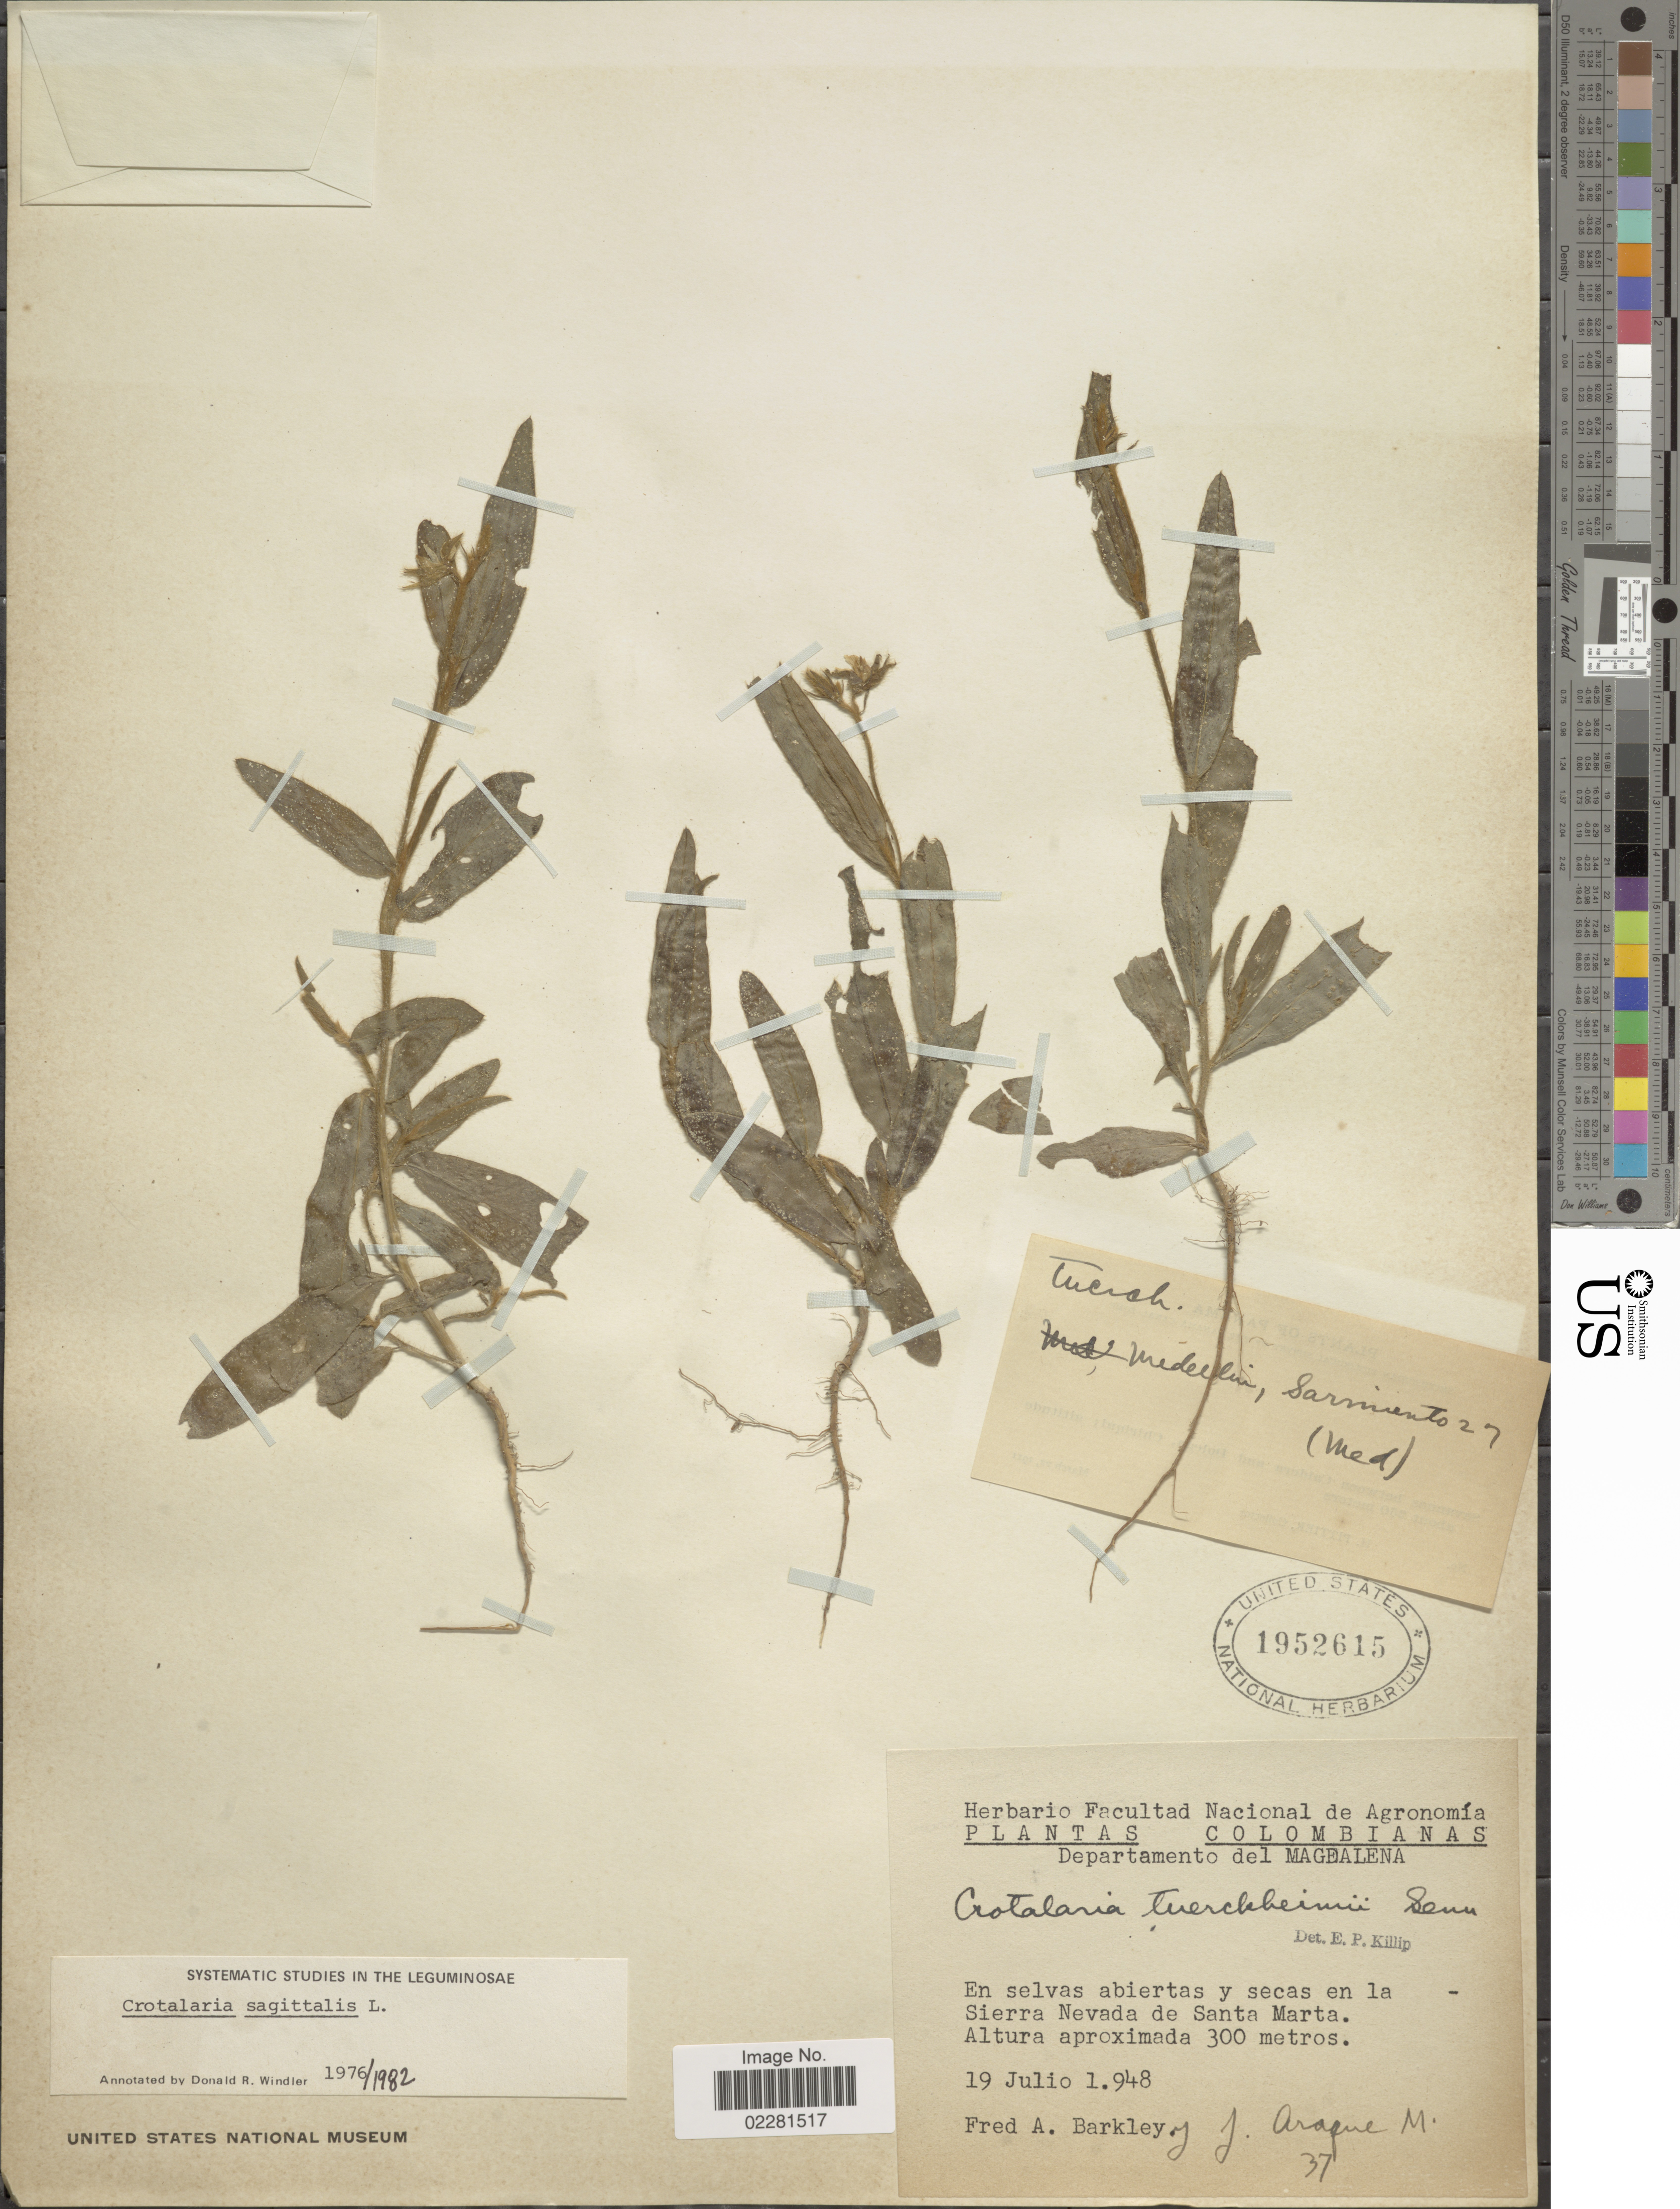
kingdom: Plantae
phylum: Tracheophyta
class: Magnoliopsida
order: Fabales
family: Fabaceae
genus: Crotalaria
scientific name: Crotalaria sagittalis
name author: L.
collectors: F. A. Barkley & J. Araque Molina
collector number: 37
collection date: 1948-07-19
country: Colombia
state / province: Magdalena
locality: En la Sierra Nevada de Santa Marta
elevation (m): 300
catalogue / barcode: US 1952615